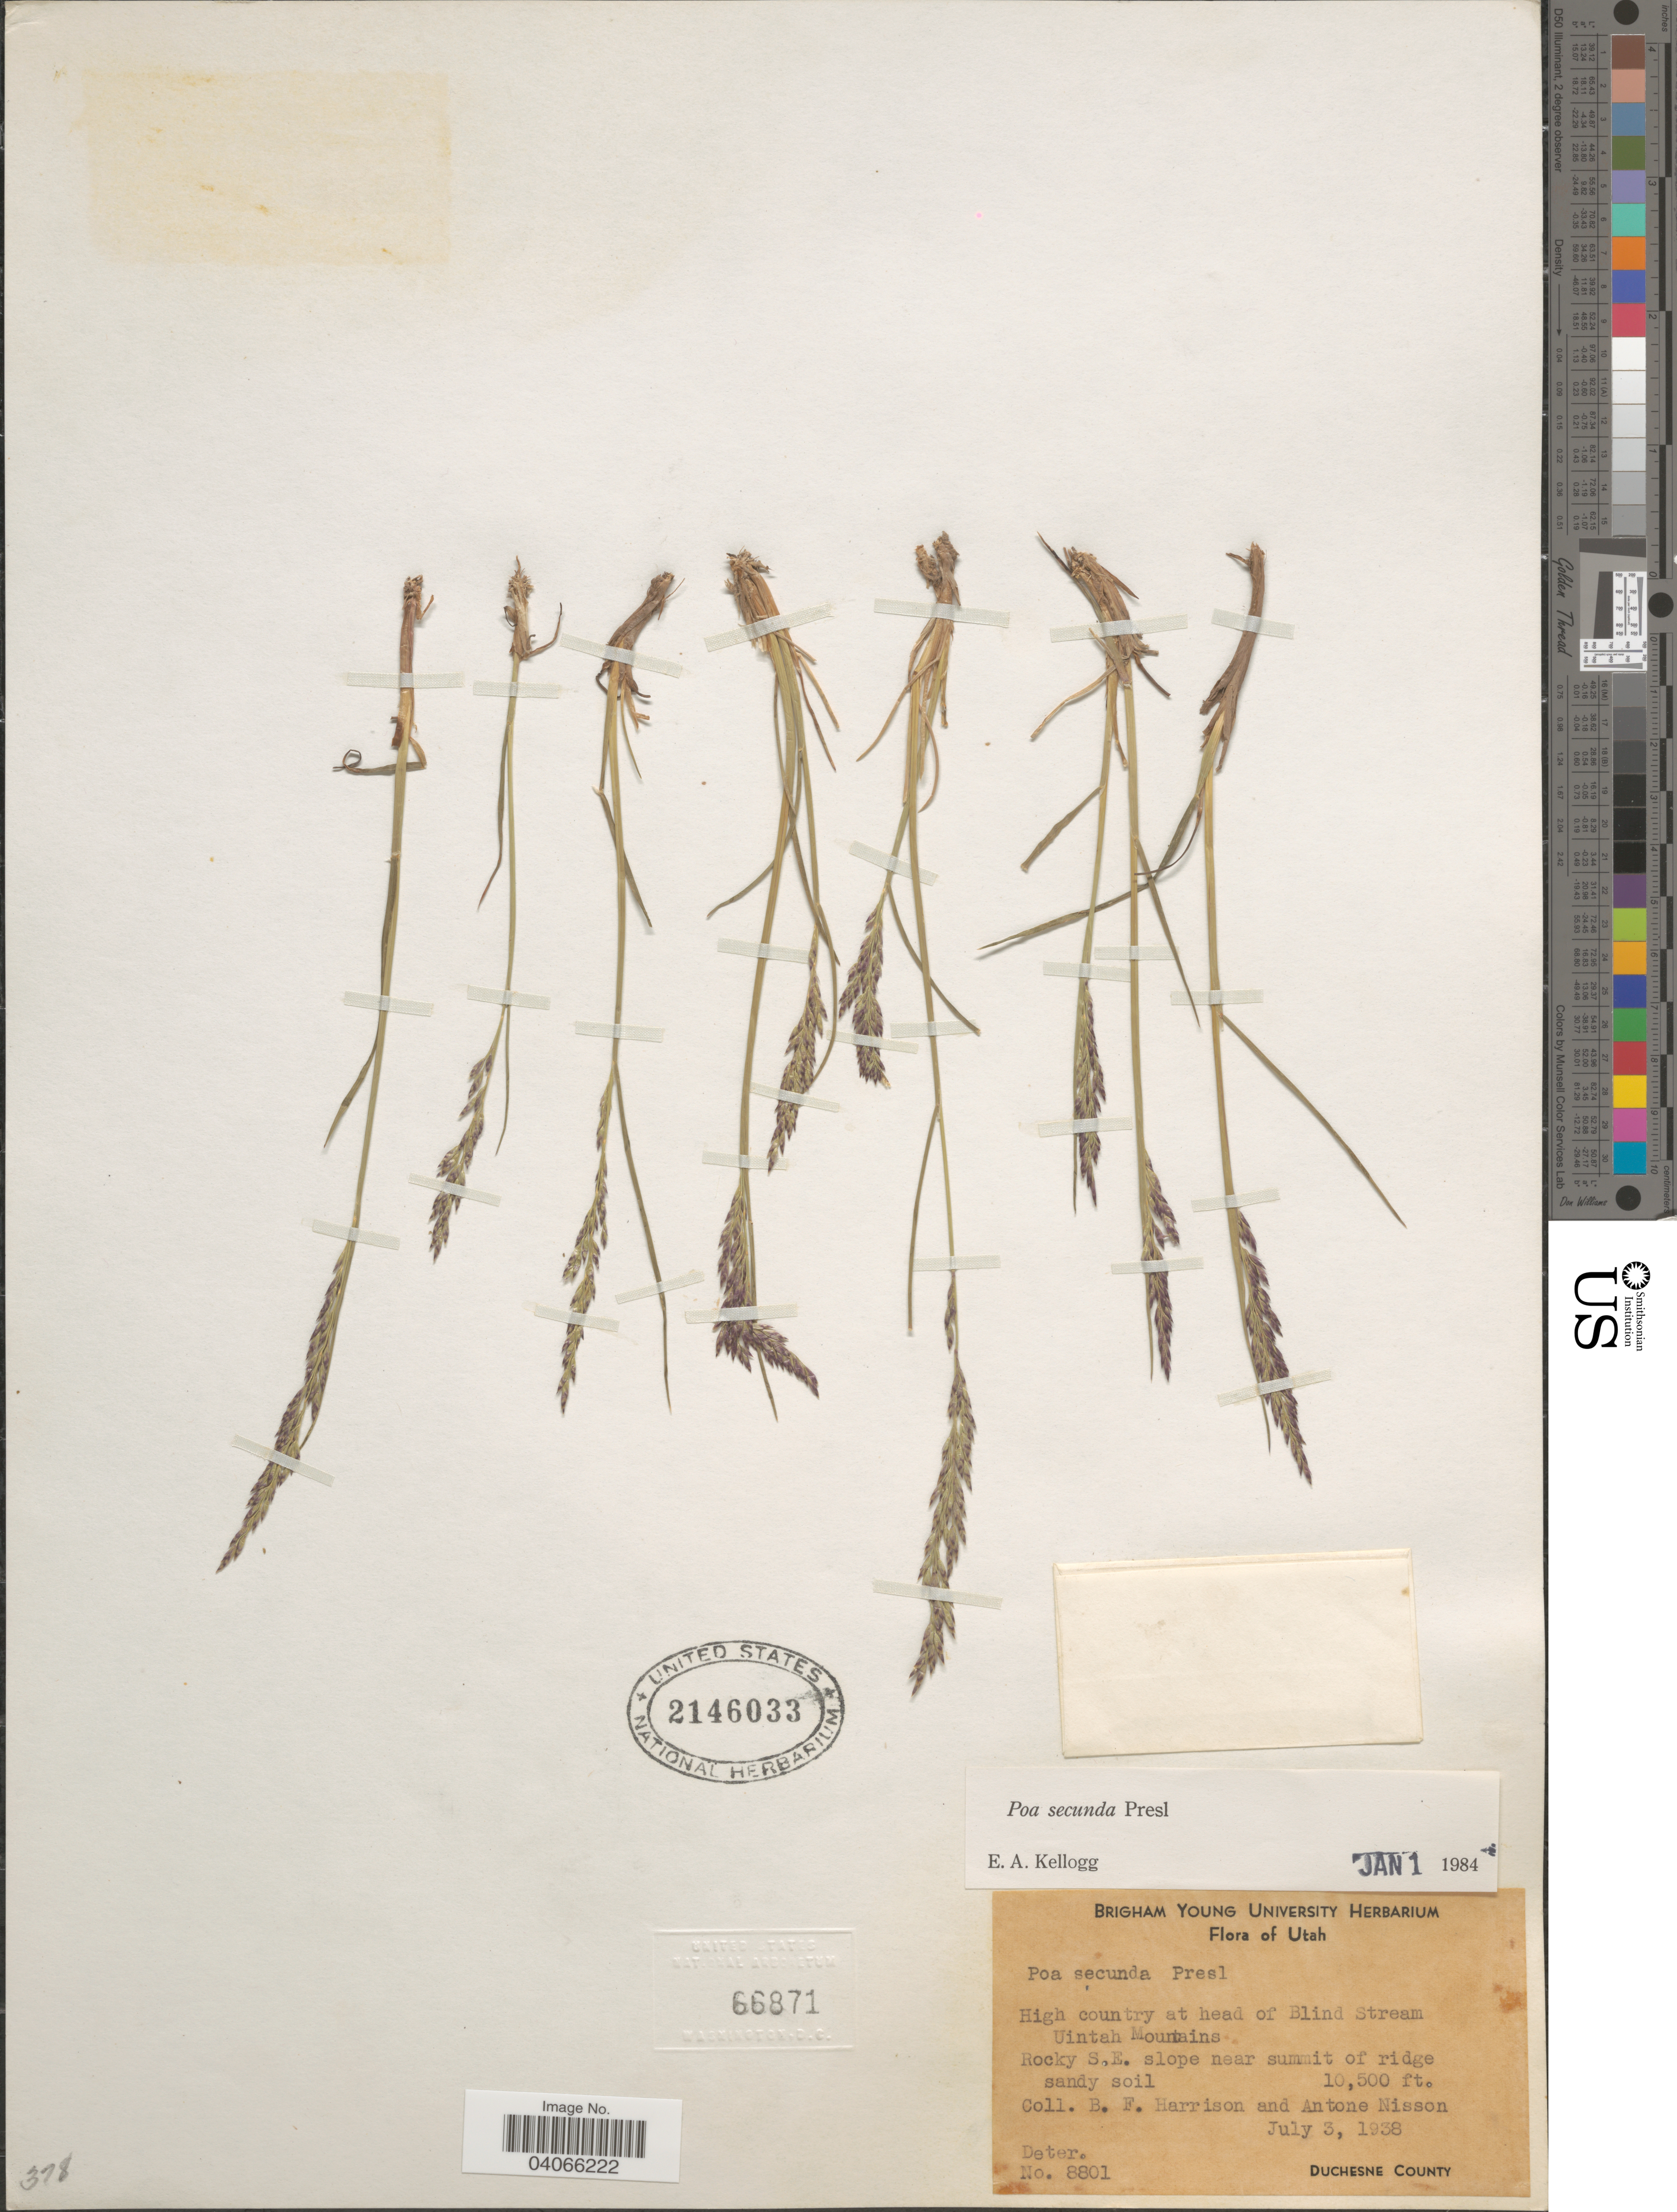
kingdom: Plantae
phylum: Tracheophyta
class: Liliopsida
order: Poales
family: Poaceae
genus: Poa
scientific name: Poa secunda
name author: J. Presl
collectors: B. F. Harrison & A. Nisson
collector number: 8801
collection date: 1938-07-03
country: United States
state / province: Utah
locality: High country at head of Blind Stream Uintah Mountains. Rocky S.E. slope near summit of ridge.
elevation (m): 3200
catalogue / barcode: US 2146033